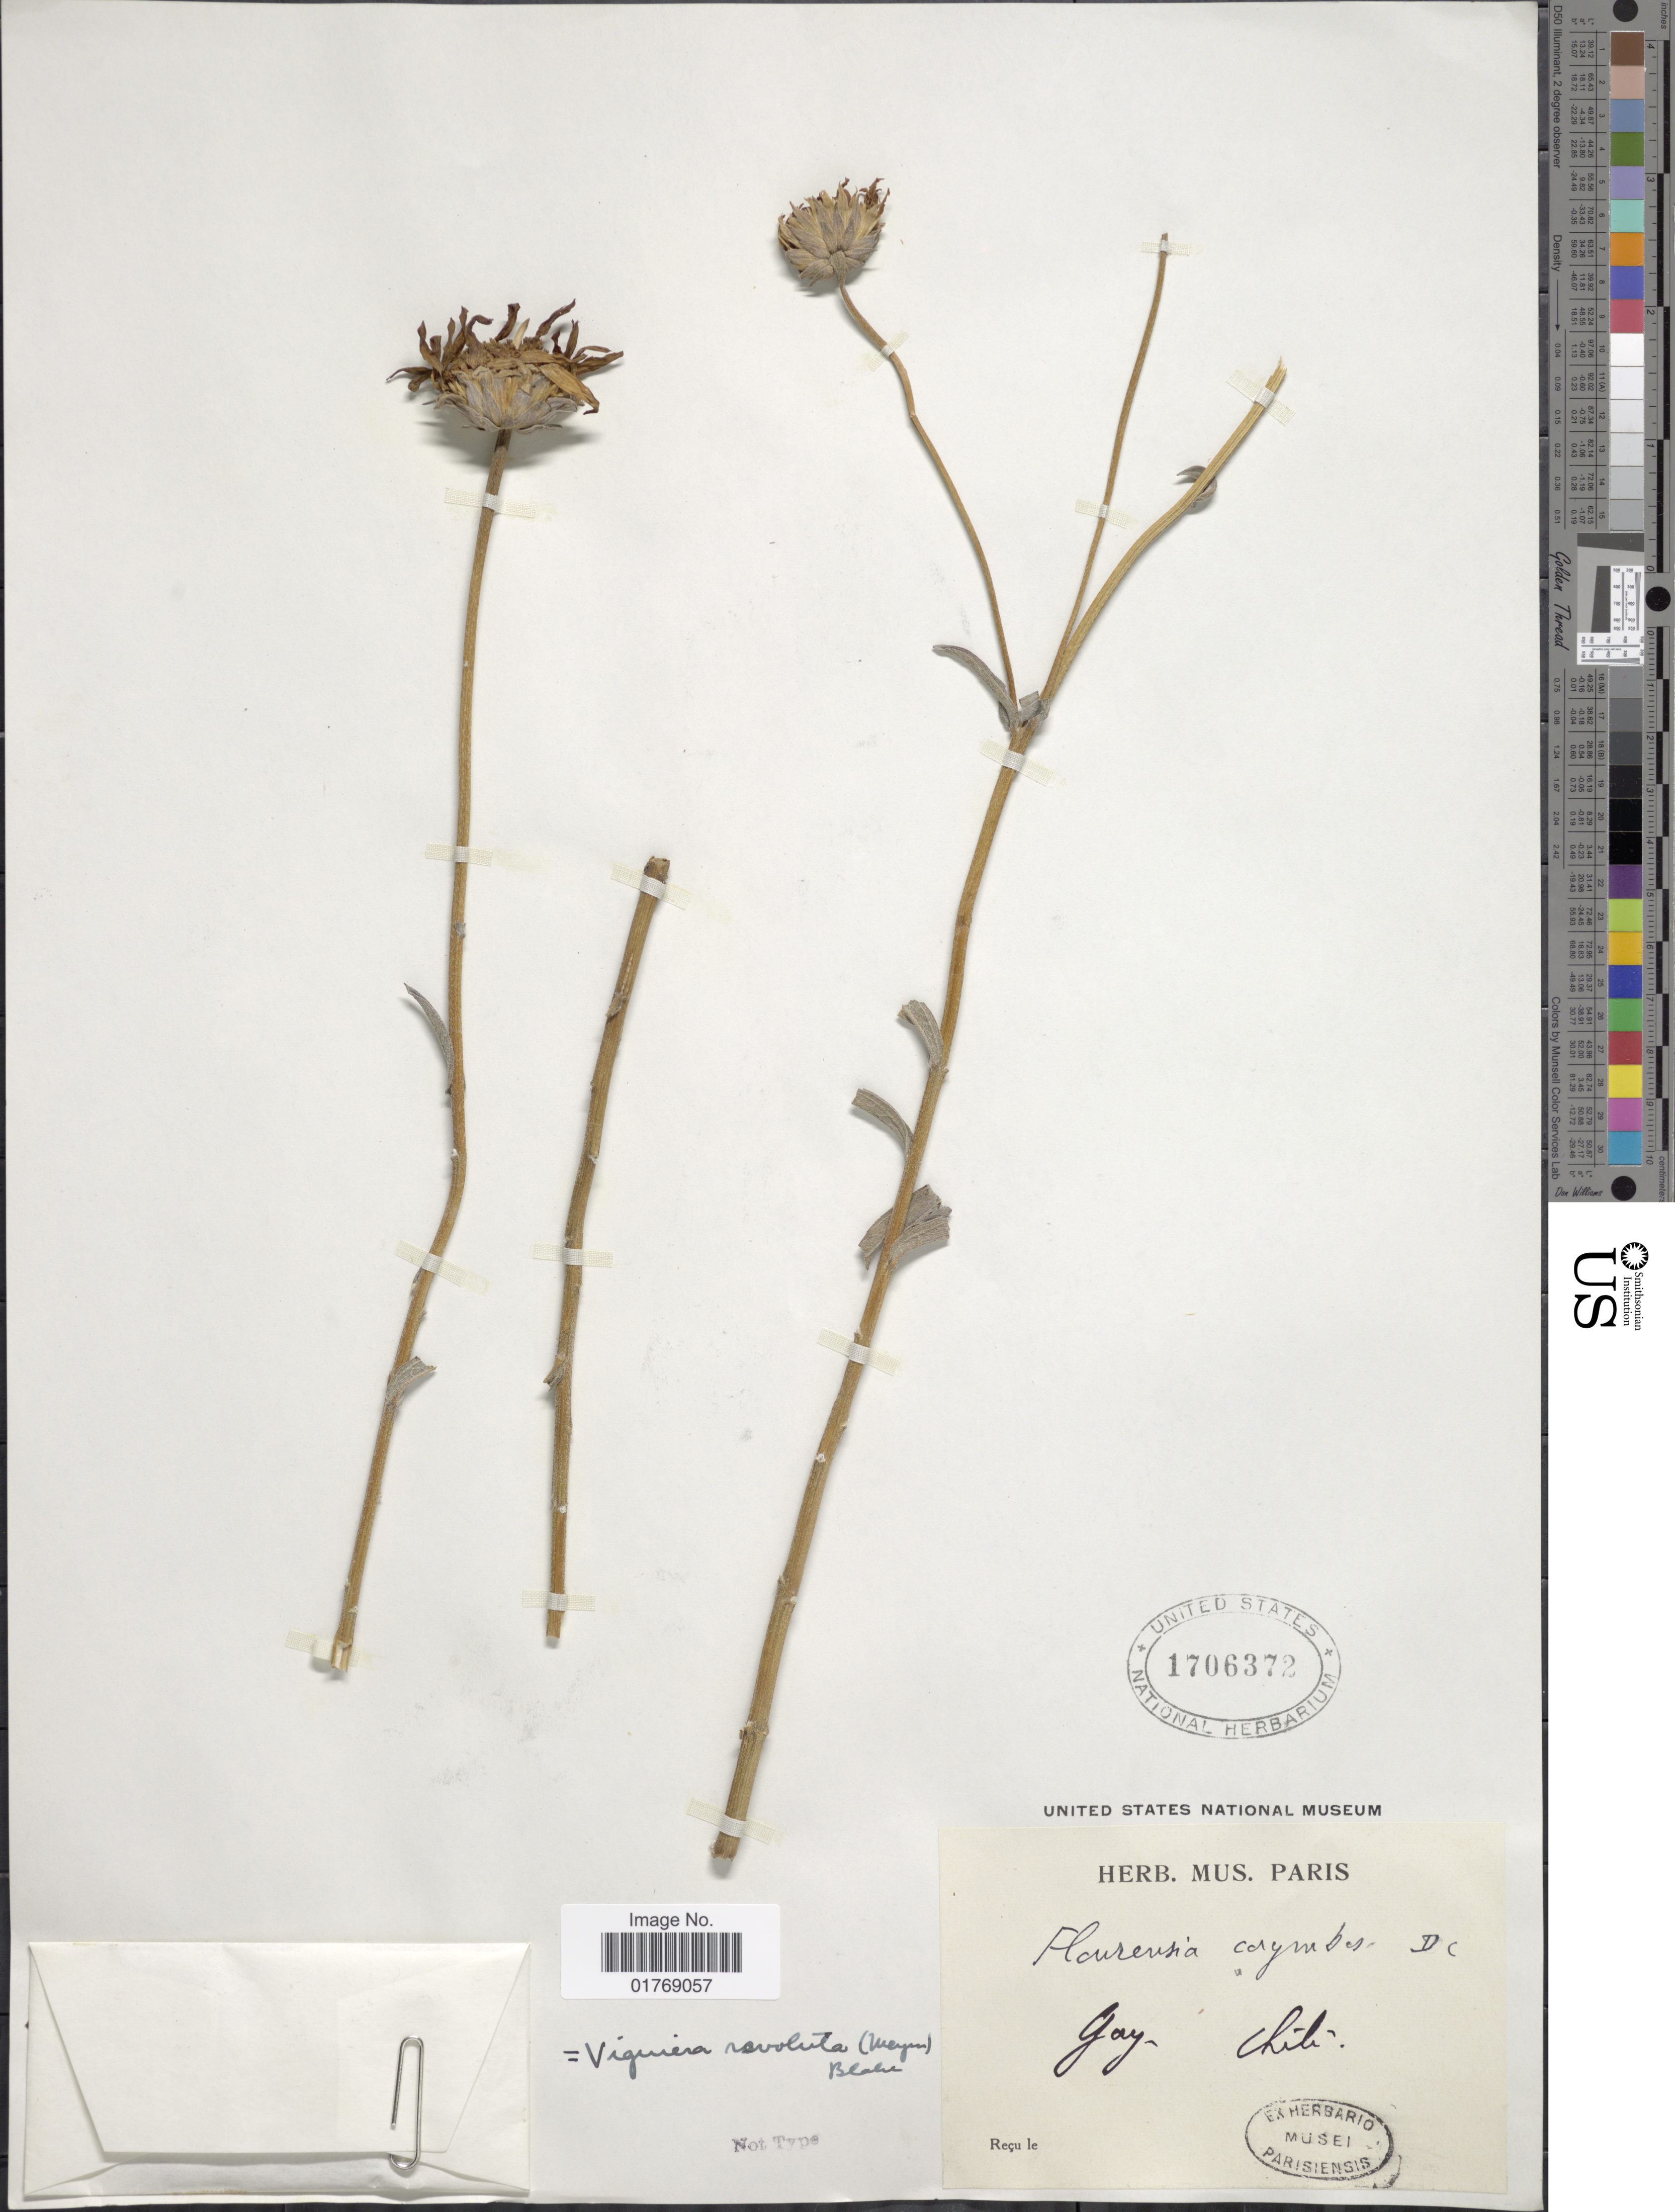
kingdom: Plantae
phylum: Tracheophyta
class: Magnoliopsida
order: Asterales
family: Asteraceae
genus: Viguiera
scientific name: Viguiera revoluta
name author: (Meyen) Blake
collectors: -- Gay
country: Chile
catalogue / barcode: US 1706372